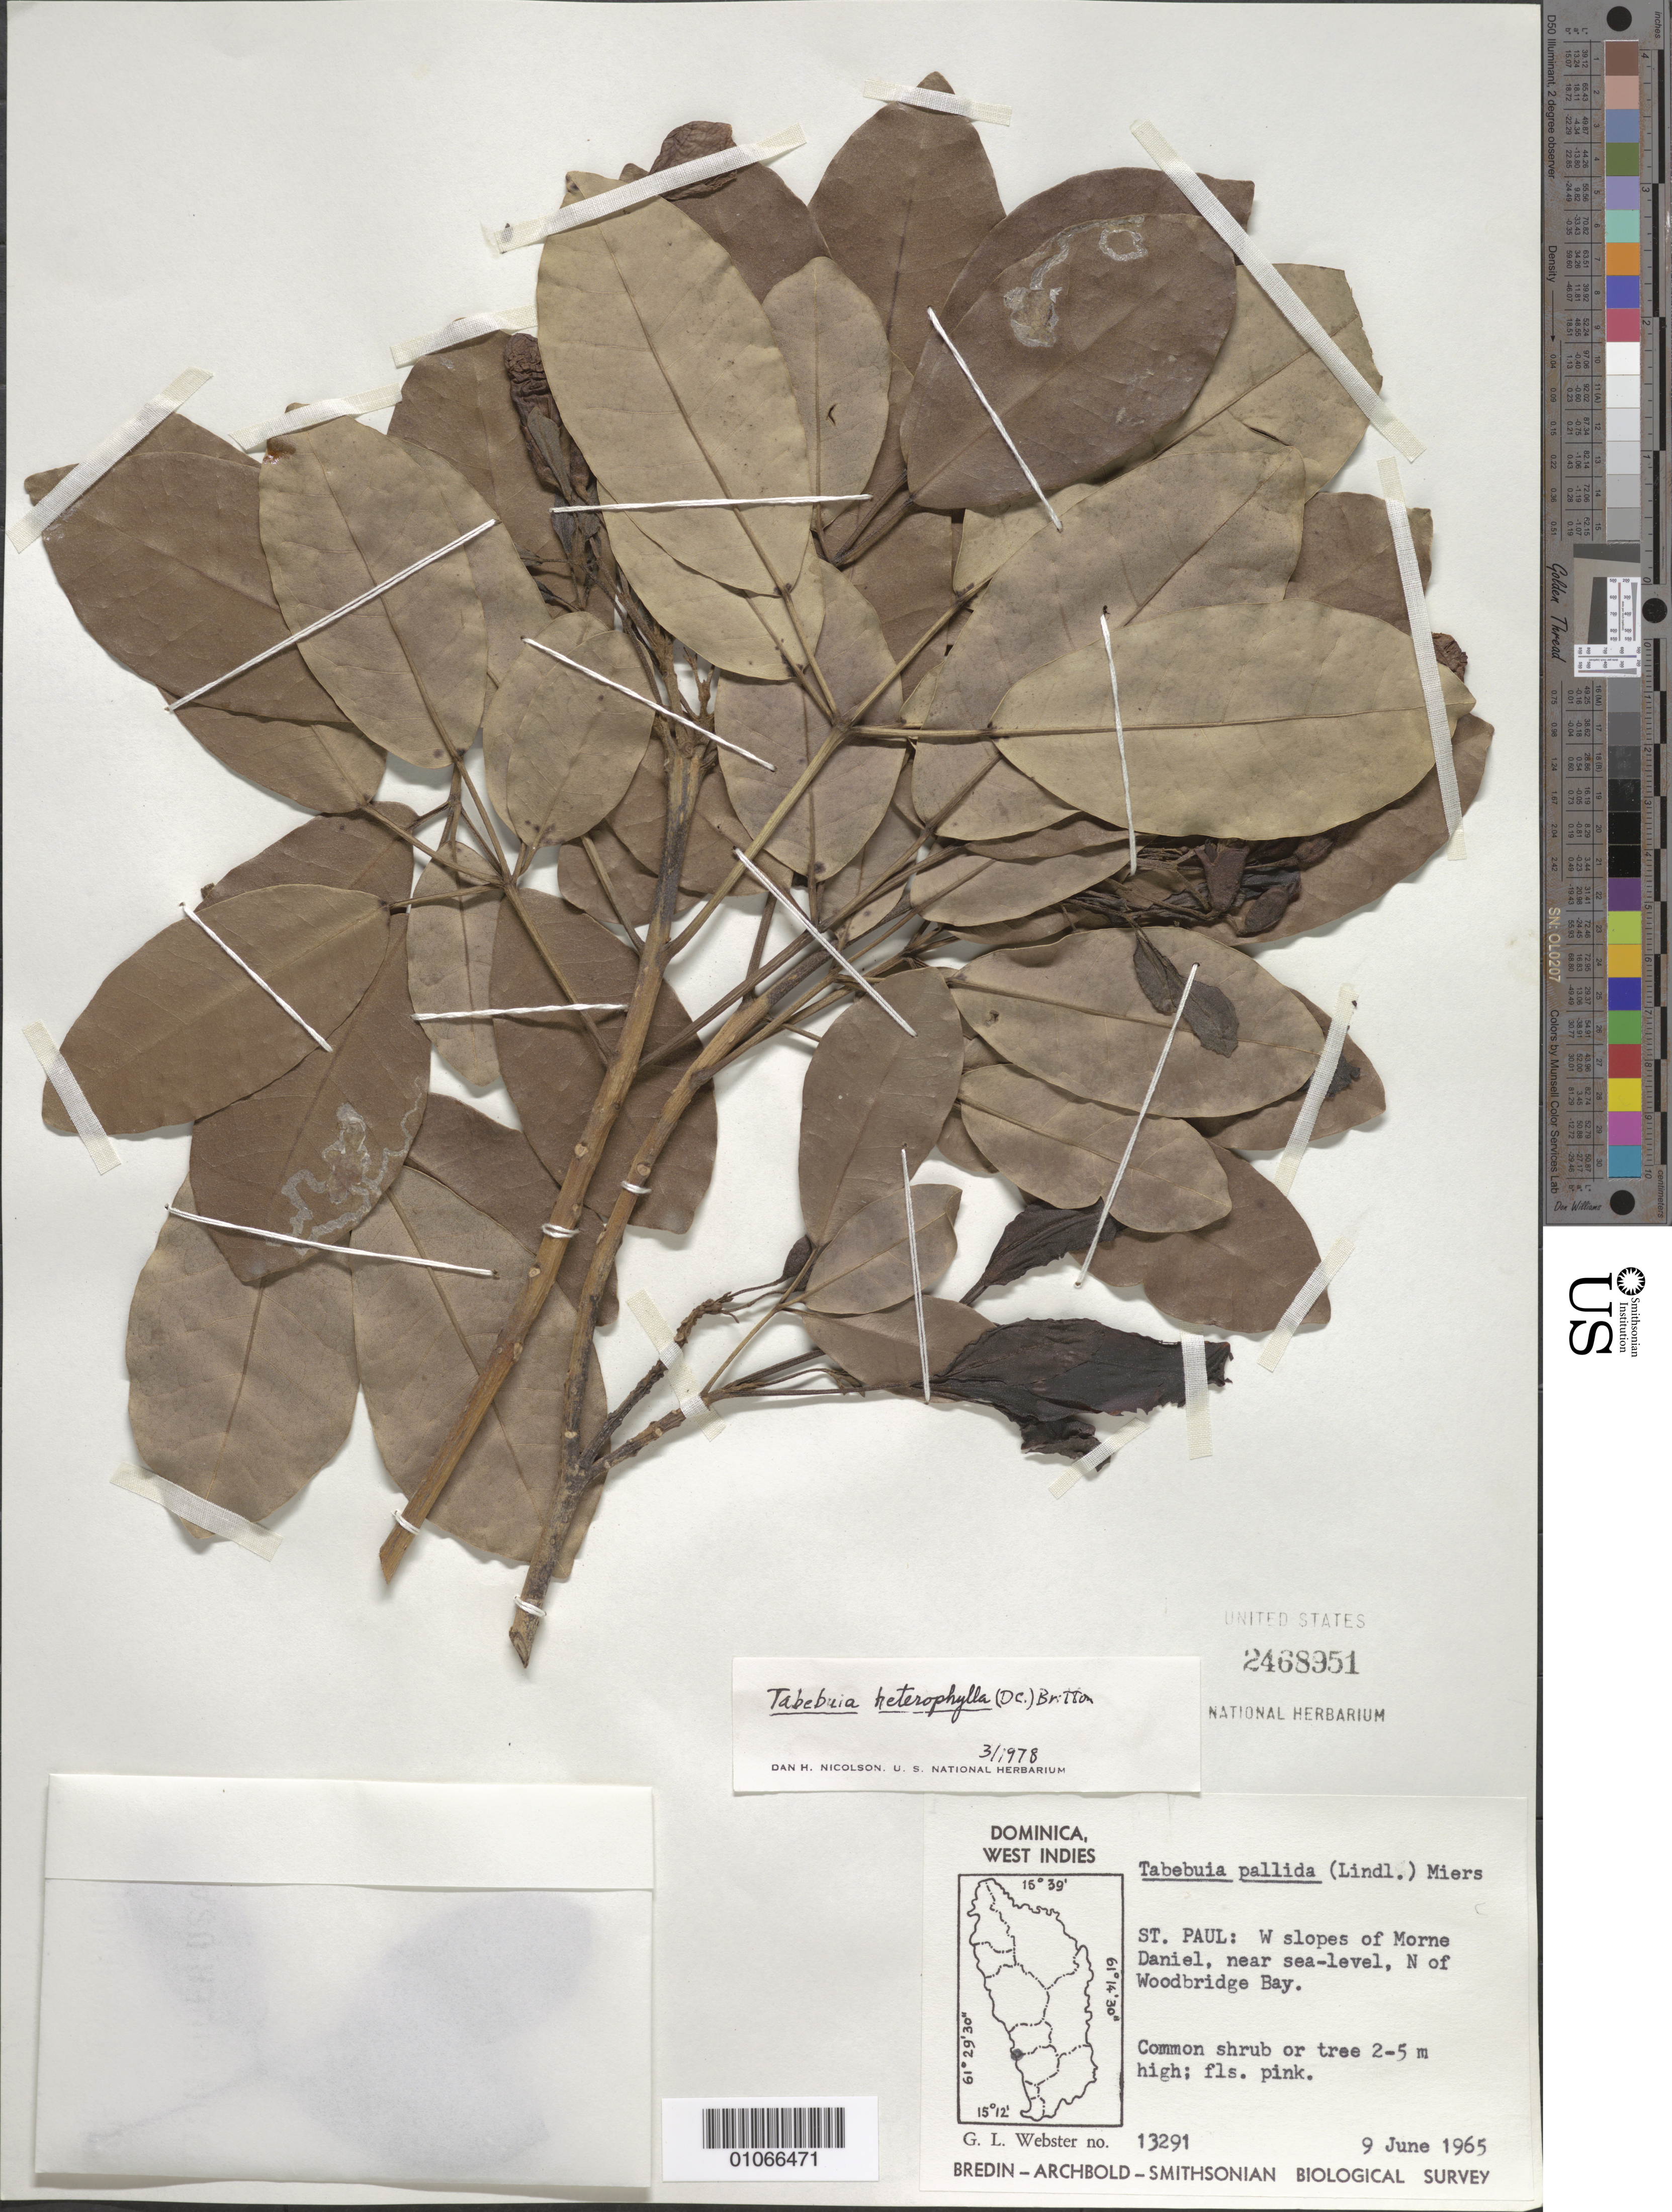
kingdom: Plantae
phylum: Tracheophyta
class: Magnoliopsida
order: Lamiales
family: Bignoniaceae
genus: Tabebuia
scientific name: Tabebuia heterophylla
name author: (DC.) Britton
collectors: G. L. Webster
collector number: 13291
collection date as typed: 09 Jun 1965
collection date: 1965-06-09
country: Dominica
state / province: St. Paul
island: Dominica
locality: West slopes of Morne Daniel, near sea-level, north of Woodbridge Bay.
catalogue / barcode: US 2468951